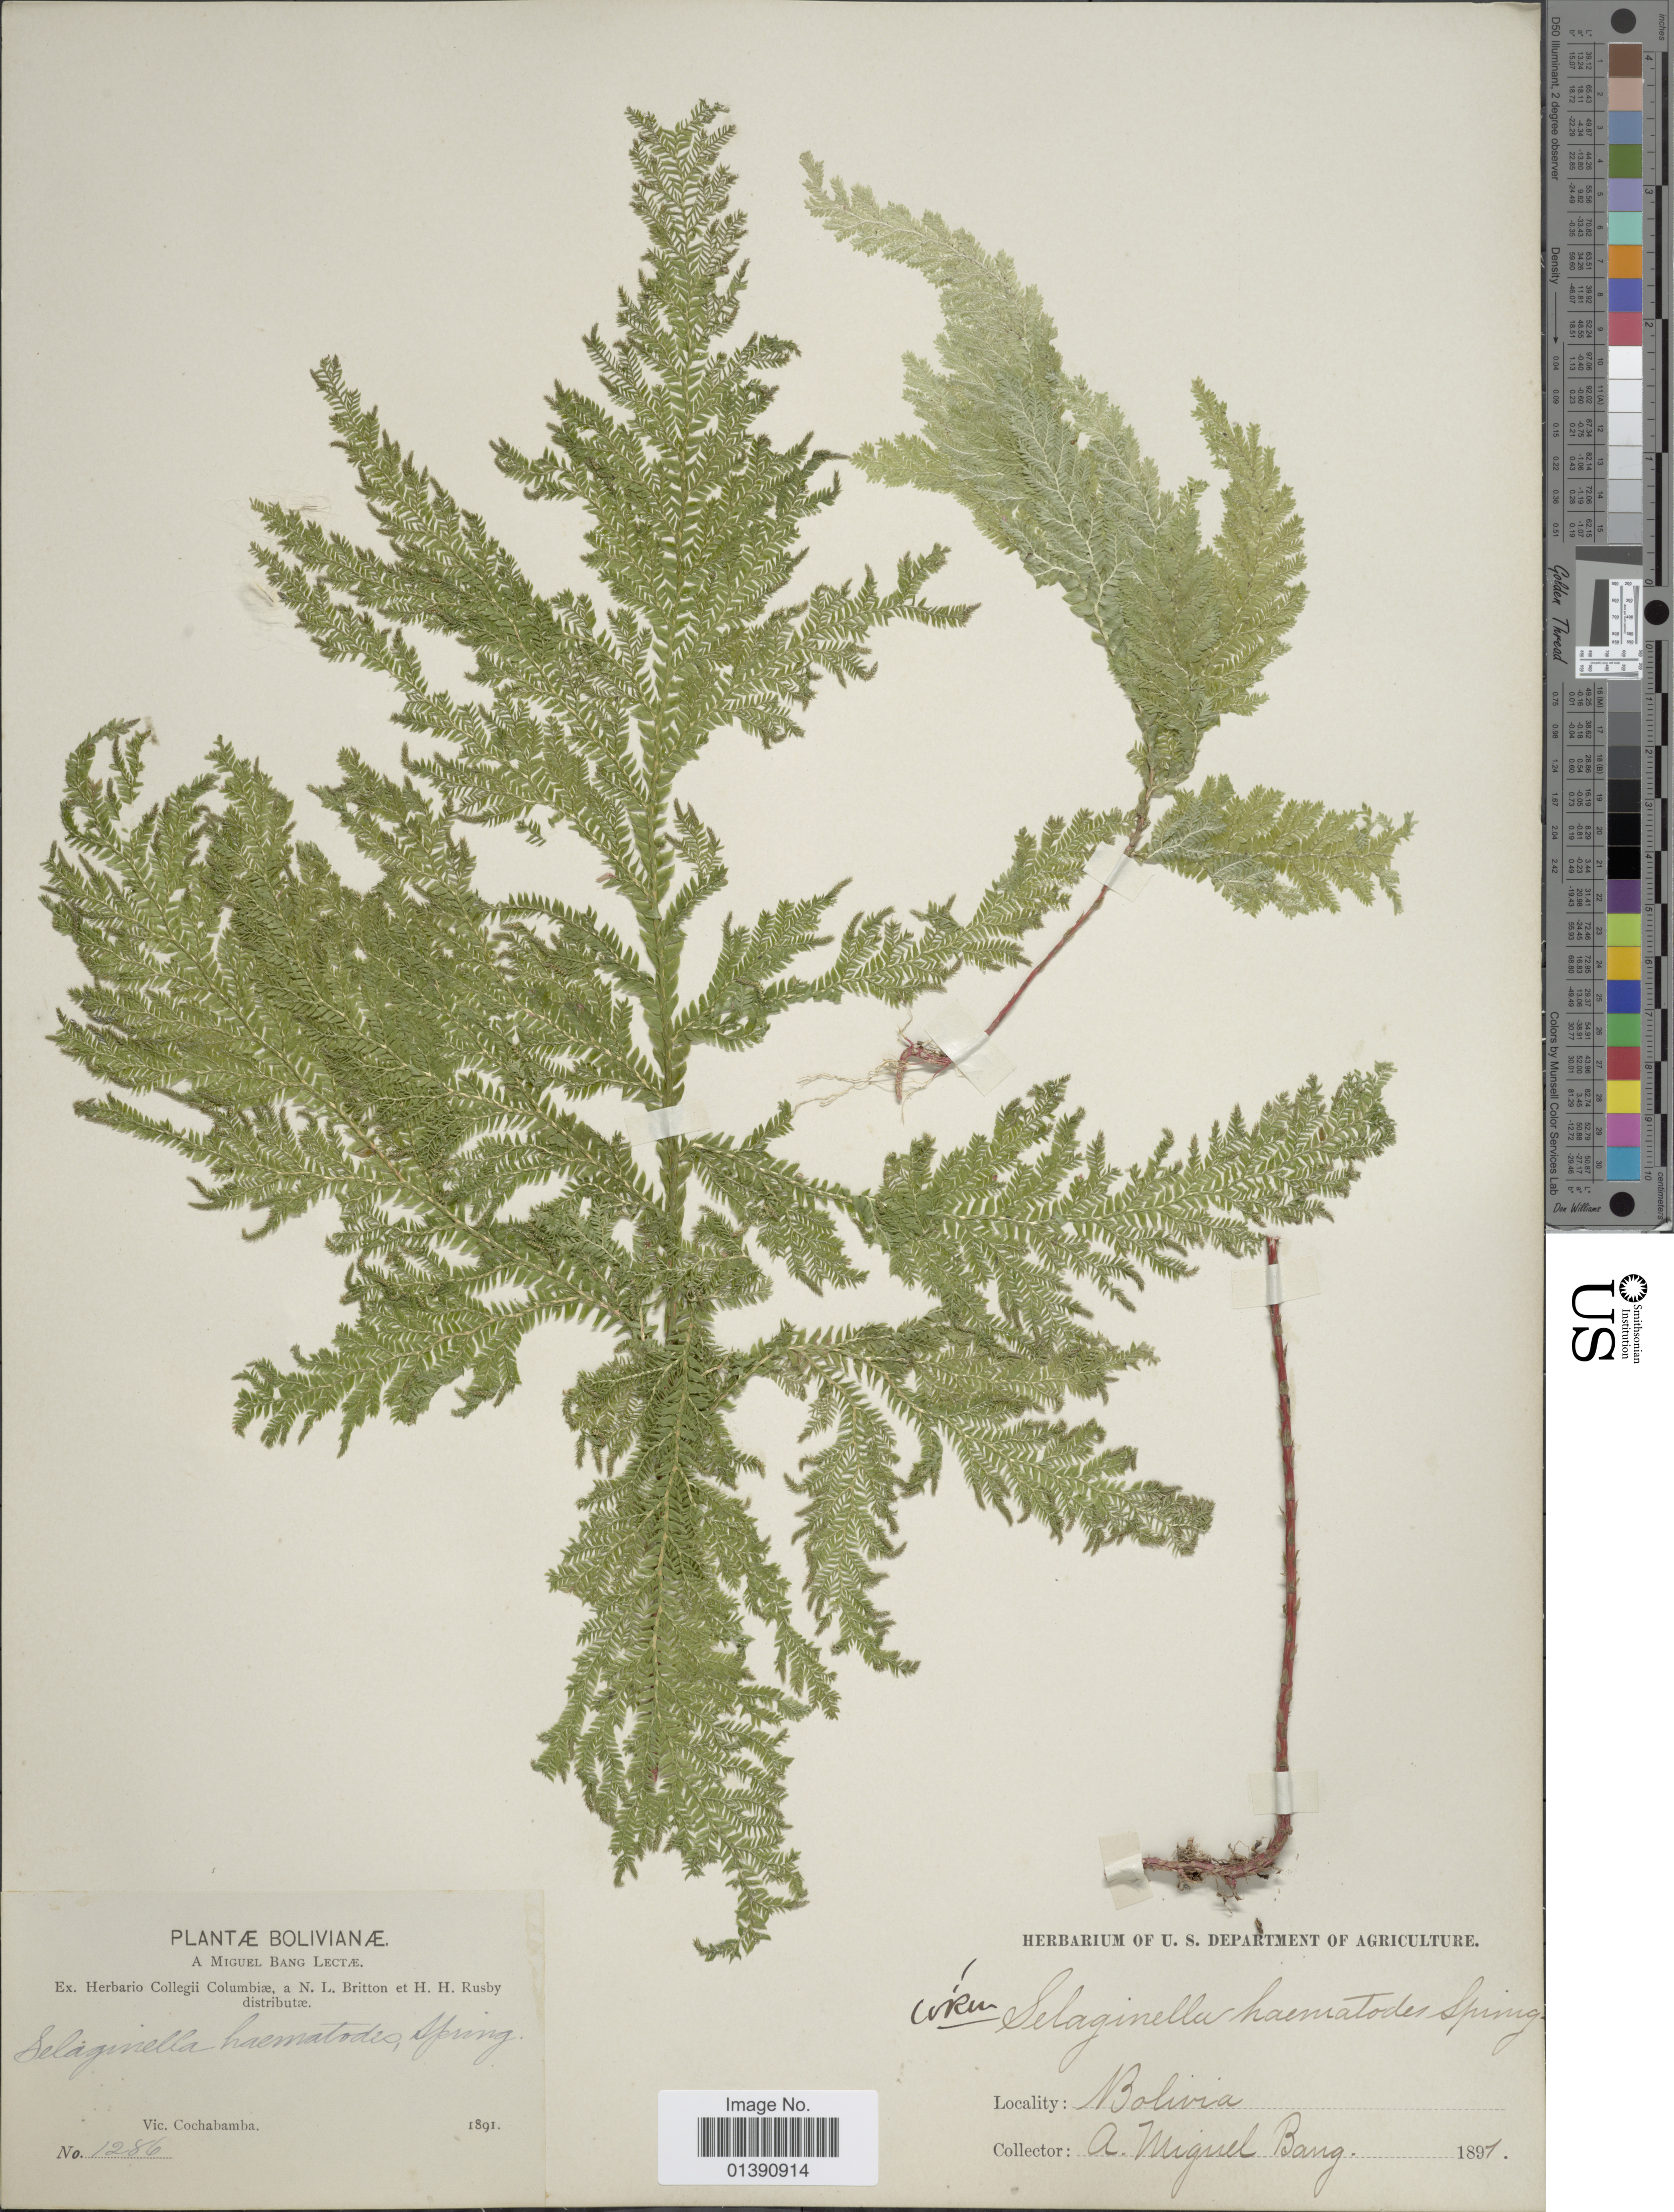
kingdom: Plantae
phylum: Tracheophyta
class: Lycopodiopsida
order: Selaginellales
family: Selaginellaceae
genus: Selaginella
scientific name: Selaginella haematodes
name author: (Kunze) Spring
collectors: M. Bang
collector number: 1286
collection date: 1891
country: Bolivia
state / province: Cochabamba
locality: Vic. Cochabamba